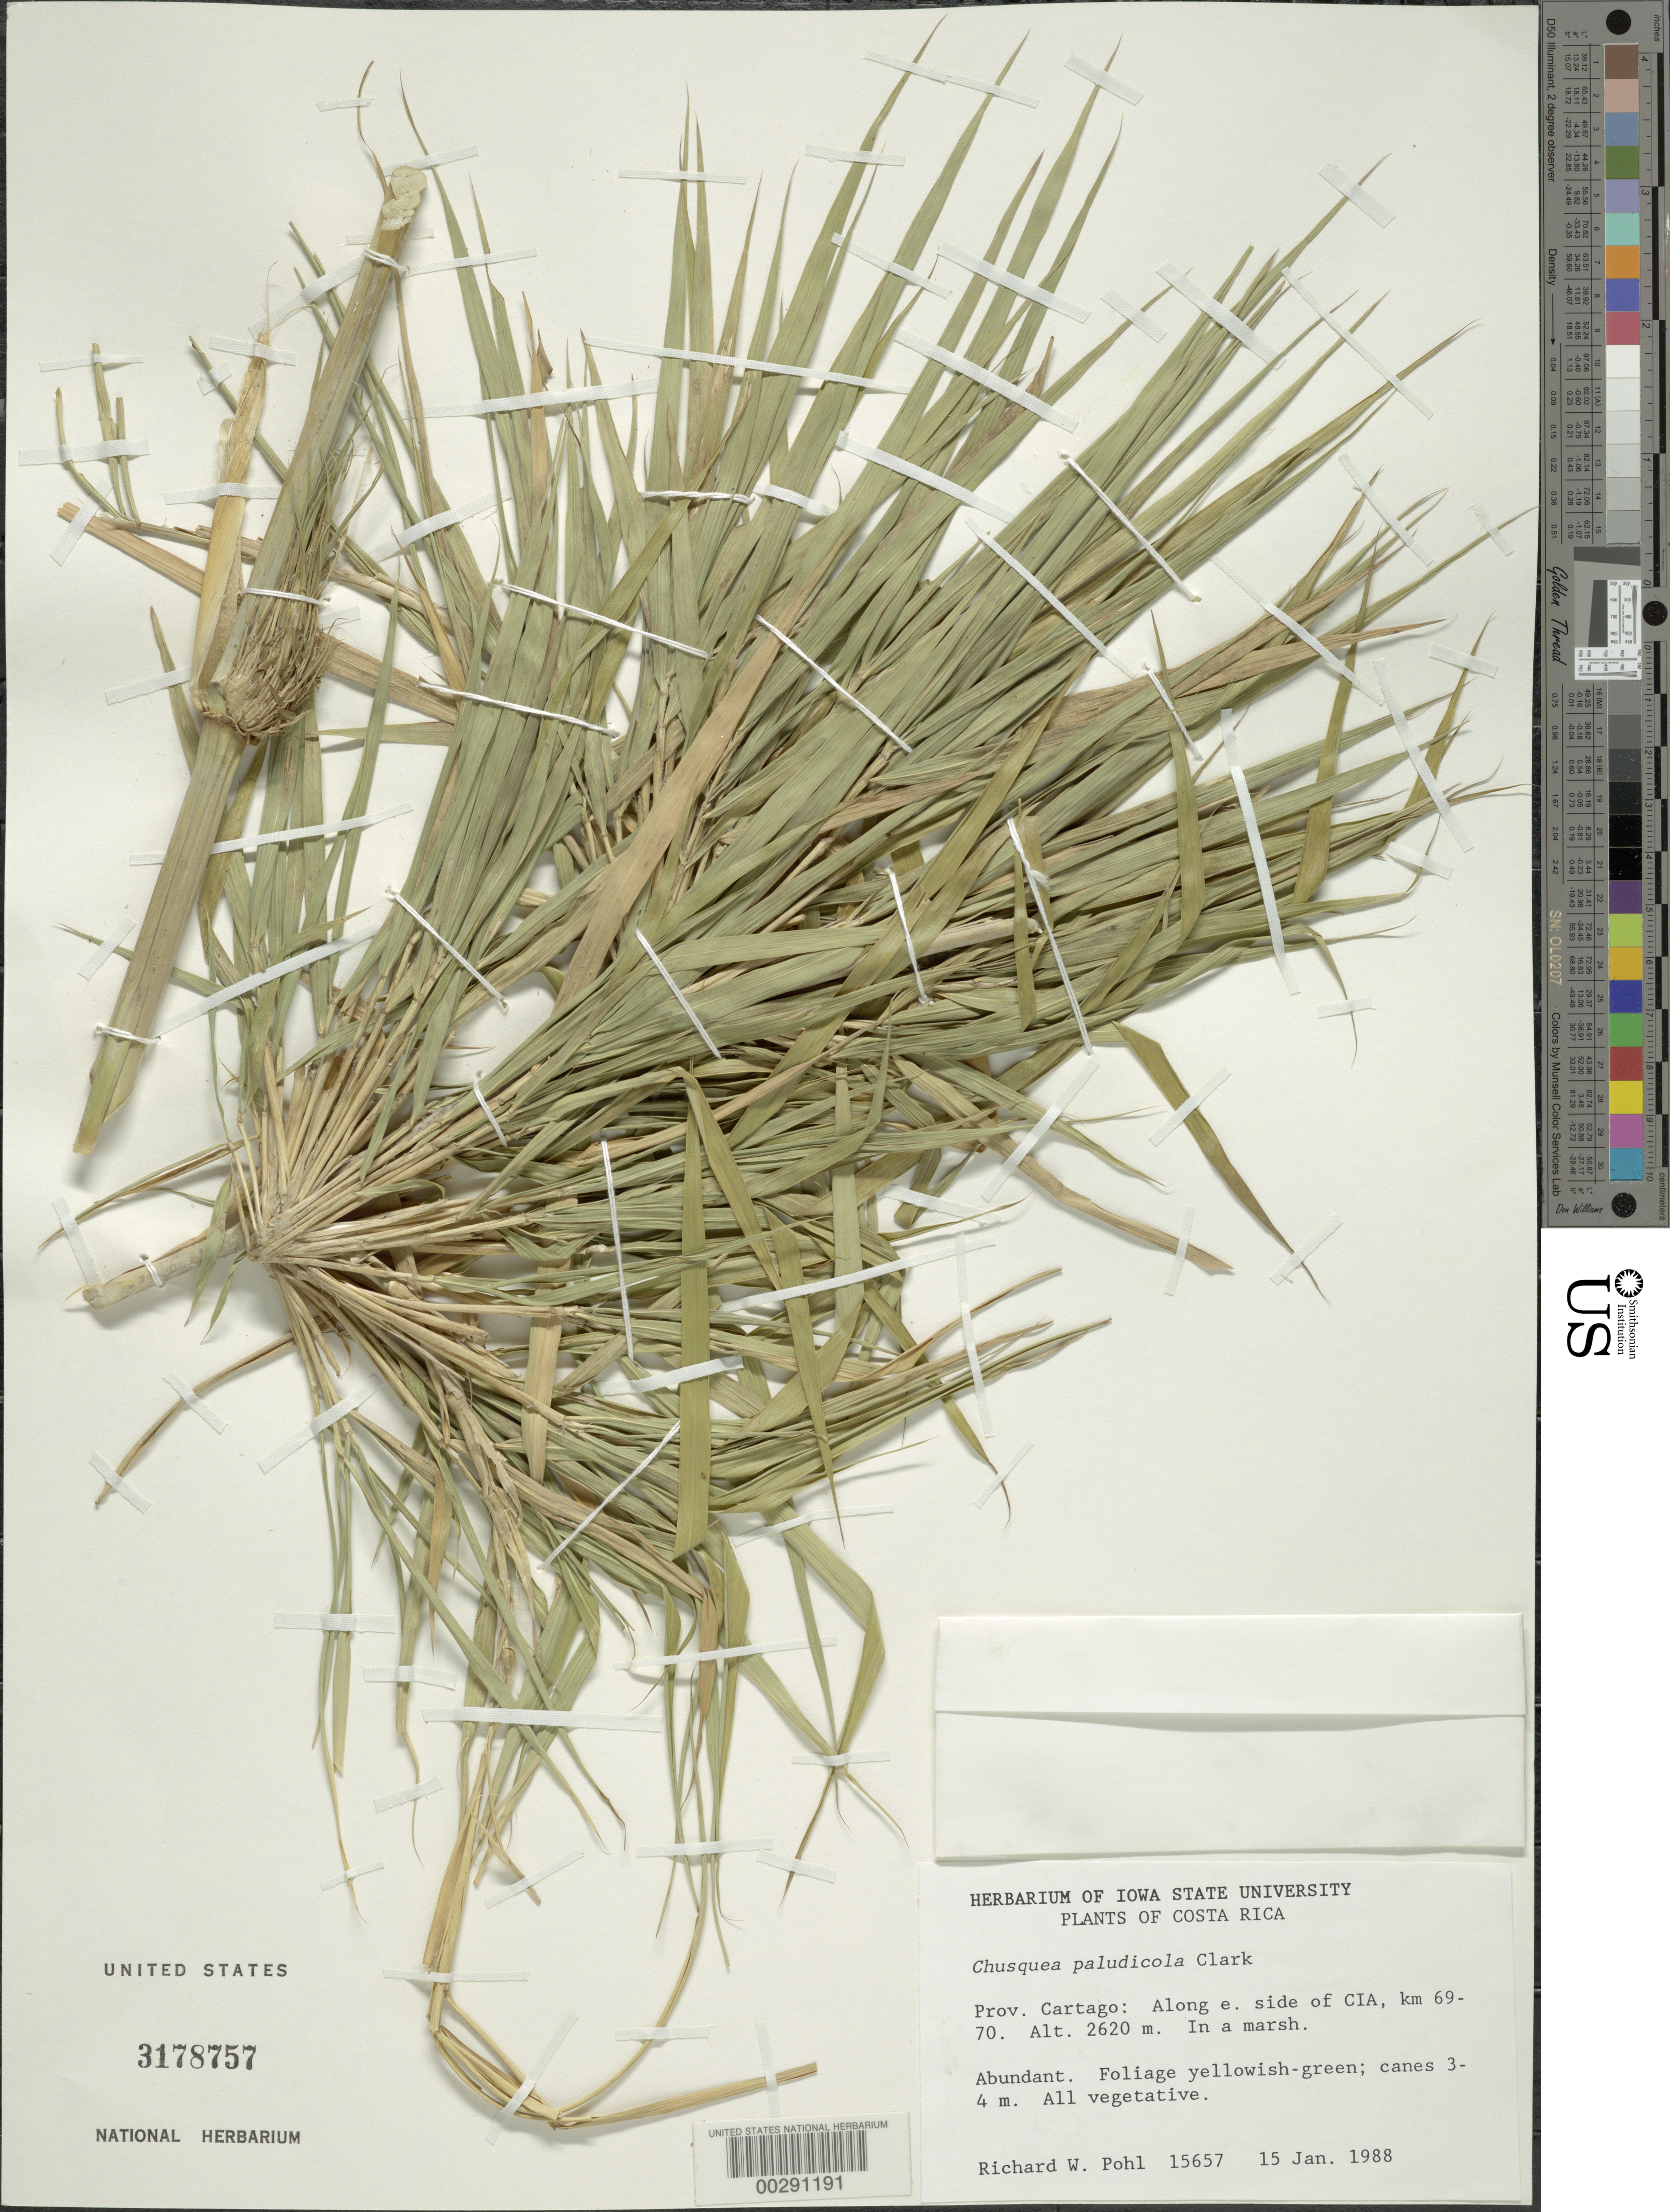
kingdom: Plantae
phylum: Tracheophyta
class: Liliopsida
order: Poales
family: Poaceae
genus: Chusquea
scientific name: Chusquea paludicola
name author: L.G. Clark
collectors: R. W. Pohl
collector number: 15657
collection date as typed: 15 Jan 1988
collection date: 1988-01-15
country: Costa Rica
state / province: Cartago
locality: Along E side of Cia, km 69-70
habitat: Marsh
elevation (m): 2620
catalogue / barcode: US 3178757